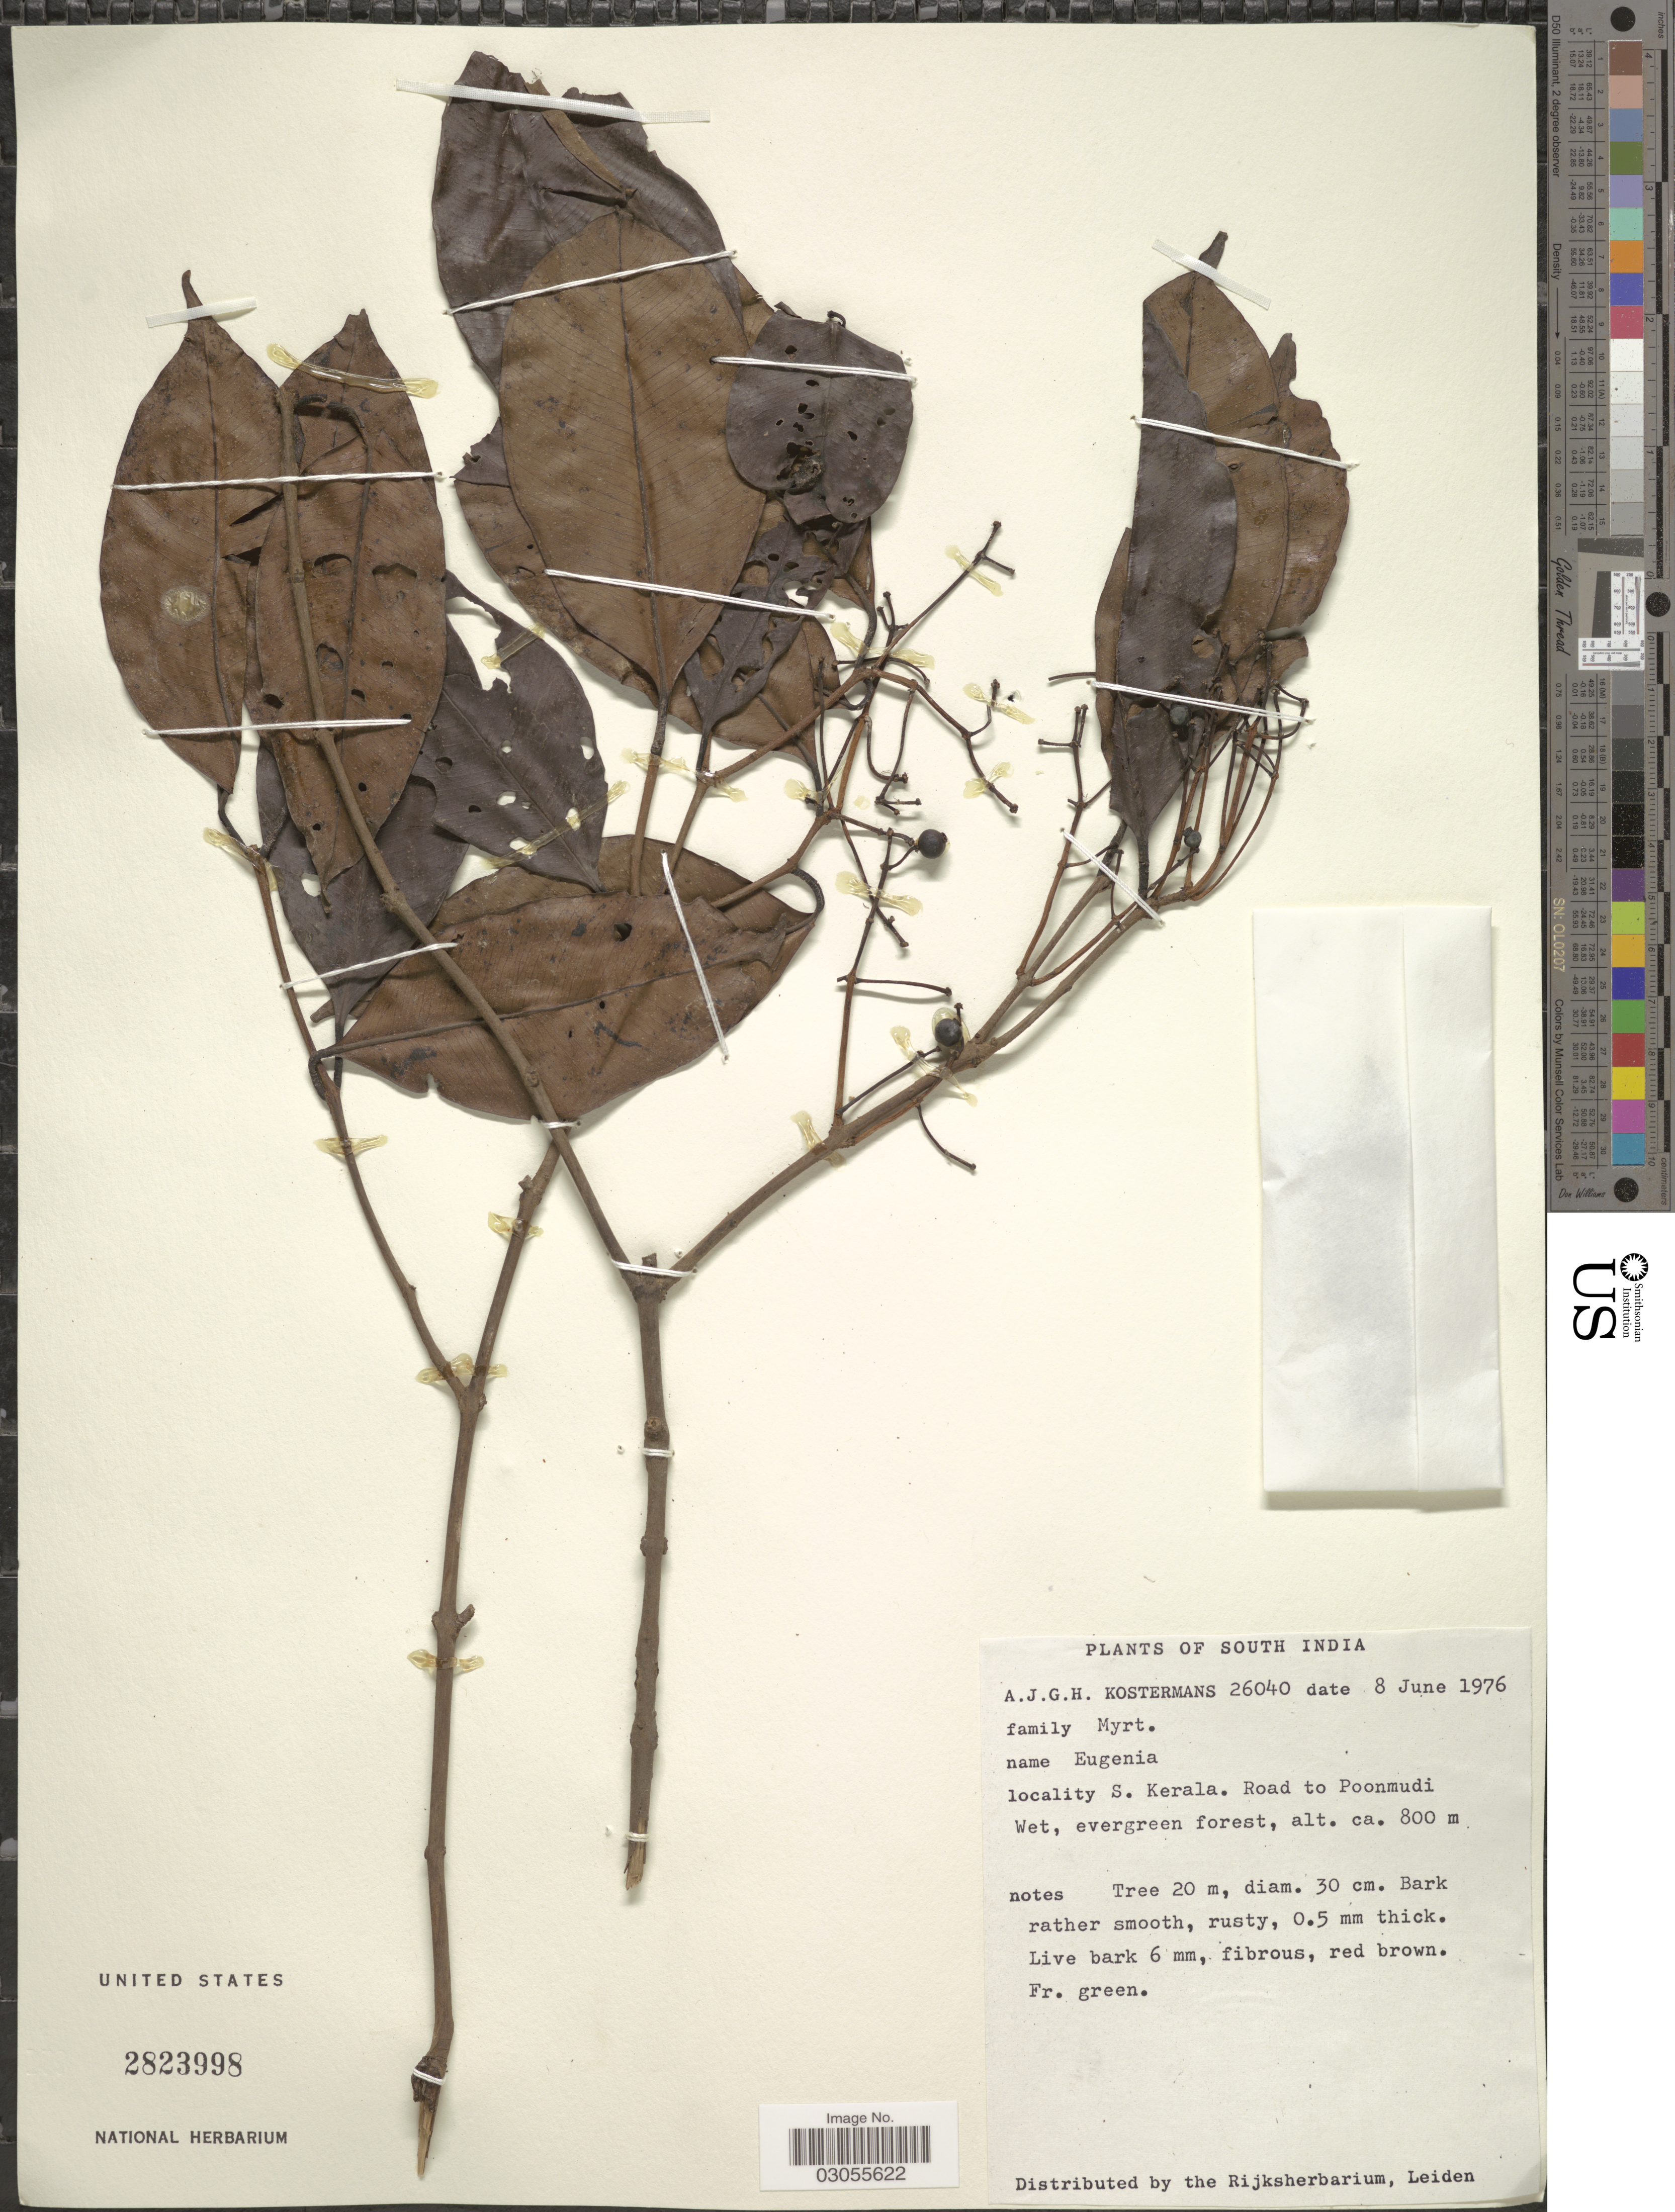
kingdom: Plantae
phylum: Tracheophyta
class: Magnoliopsida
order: Myrtales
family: Myrtaceae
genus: Syzygium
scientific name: Syzygium sp.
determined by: Strong, M. T., (US), Smithsonian Institution - National Museum of Natural History (UNITED STATES)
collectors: A. J. G. Kostermans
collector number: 26040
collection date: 1976-06-08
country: India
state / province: Kerala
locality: South India. S. Kerala. Road to Poonmudi.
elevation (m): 800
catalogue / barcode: US 2823998